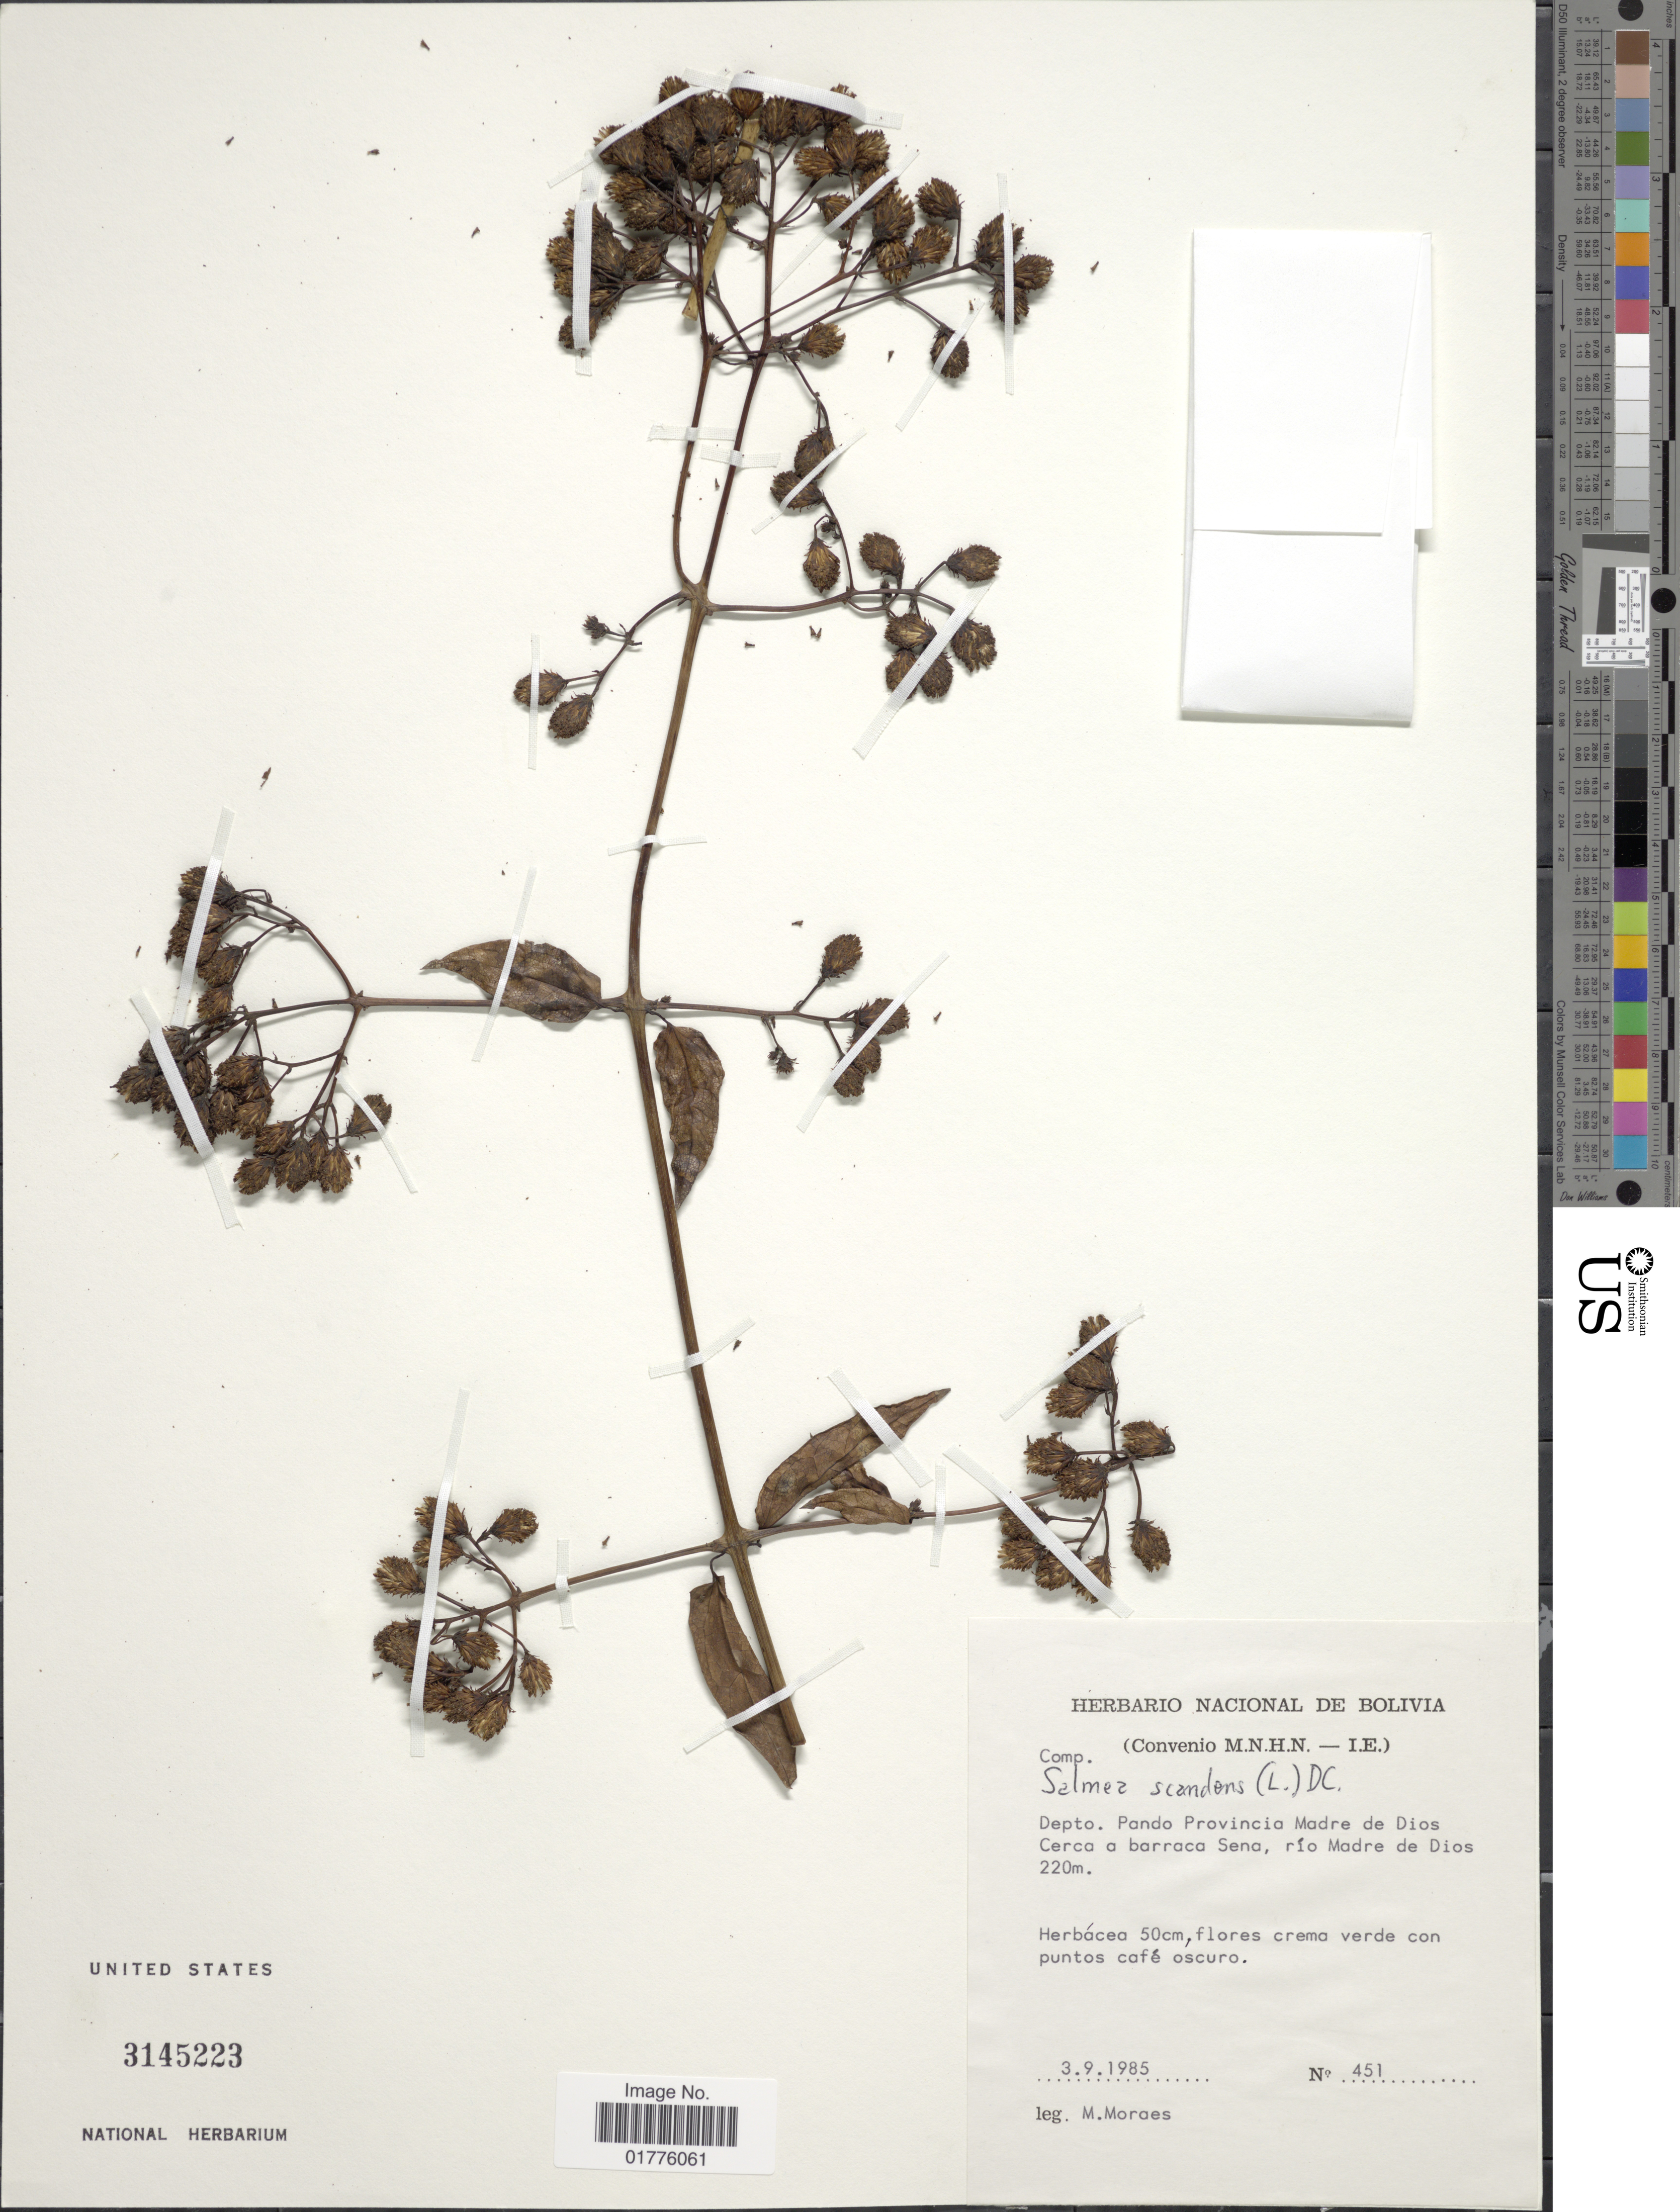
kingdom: Plantae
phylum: Tracheophyta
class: Magnoliopsida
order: Asterales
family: Asteraceae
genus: Salmea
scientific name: Salmea scandens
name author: (L.) DC.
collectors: M. Moraes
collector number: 451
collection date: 1985-09-03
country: Bolivia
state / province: Pando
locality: Depto. Pando Provincia Madre de Dios. Cerca a barraca Sena, rio Madre de Dios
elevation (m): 220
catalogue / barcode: US 3145223